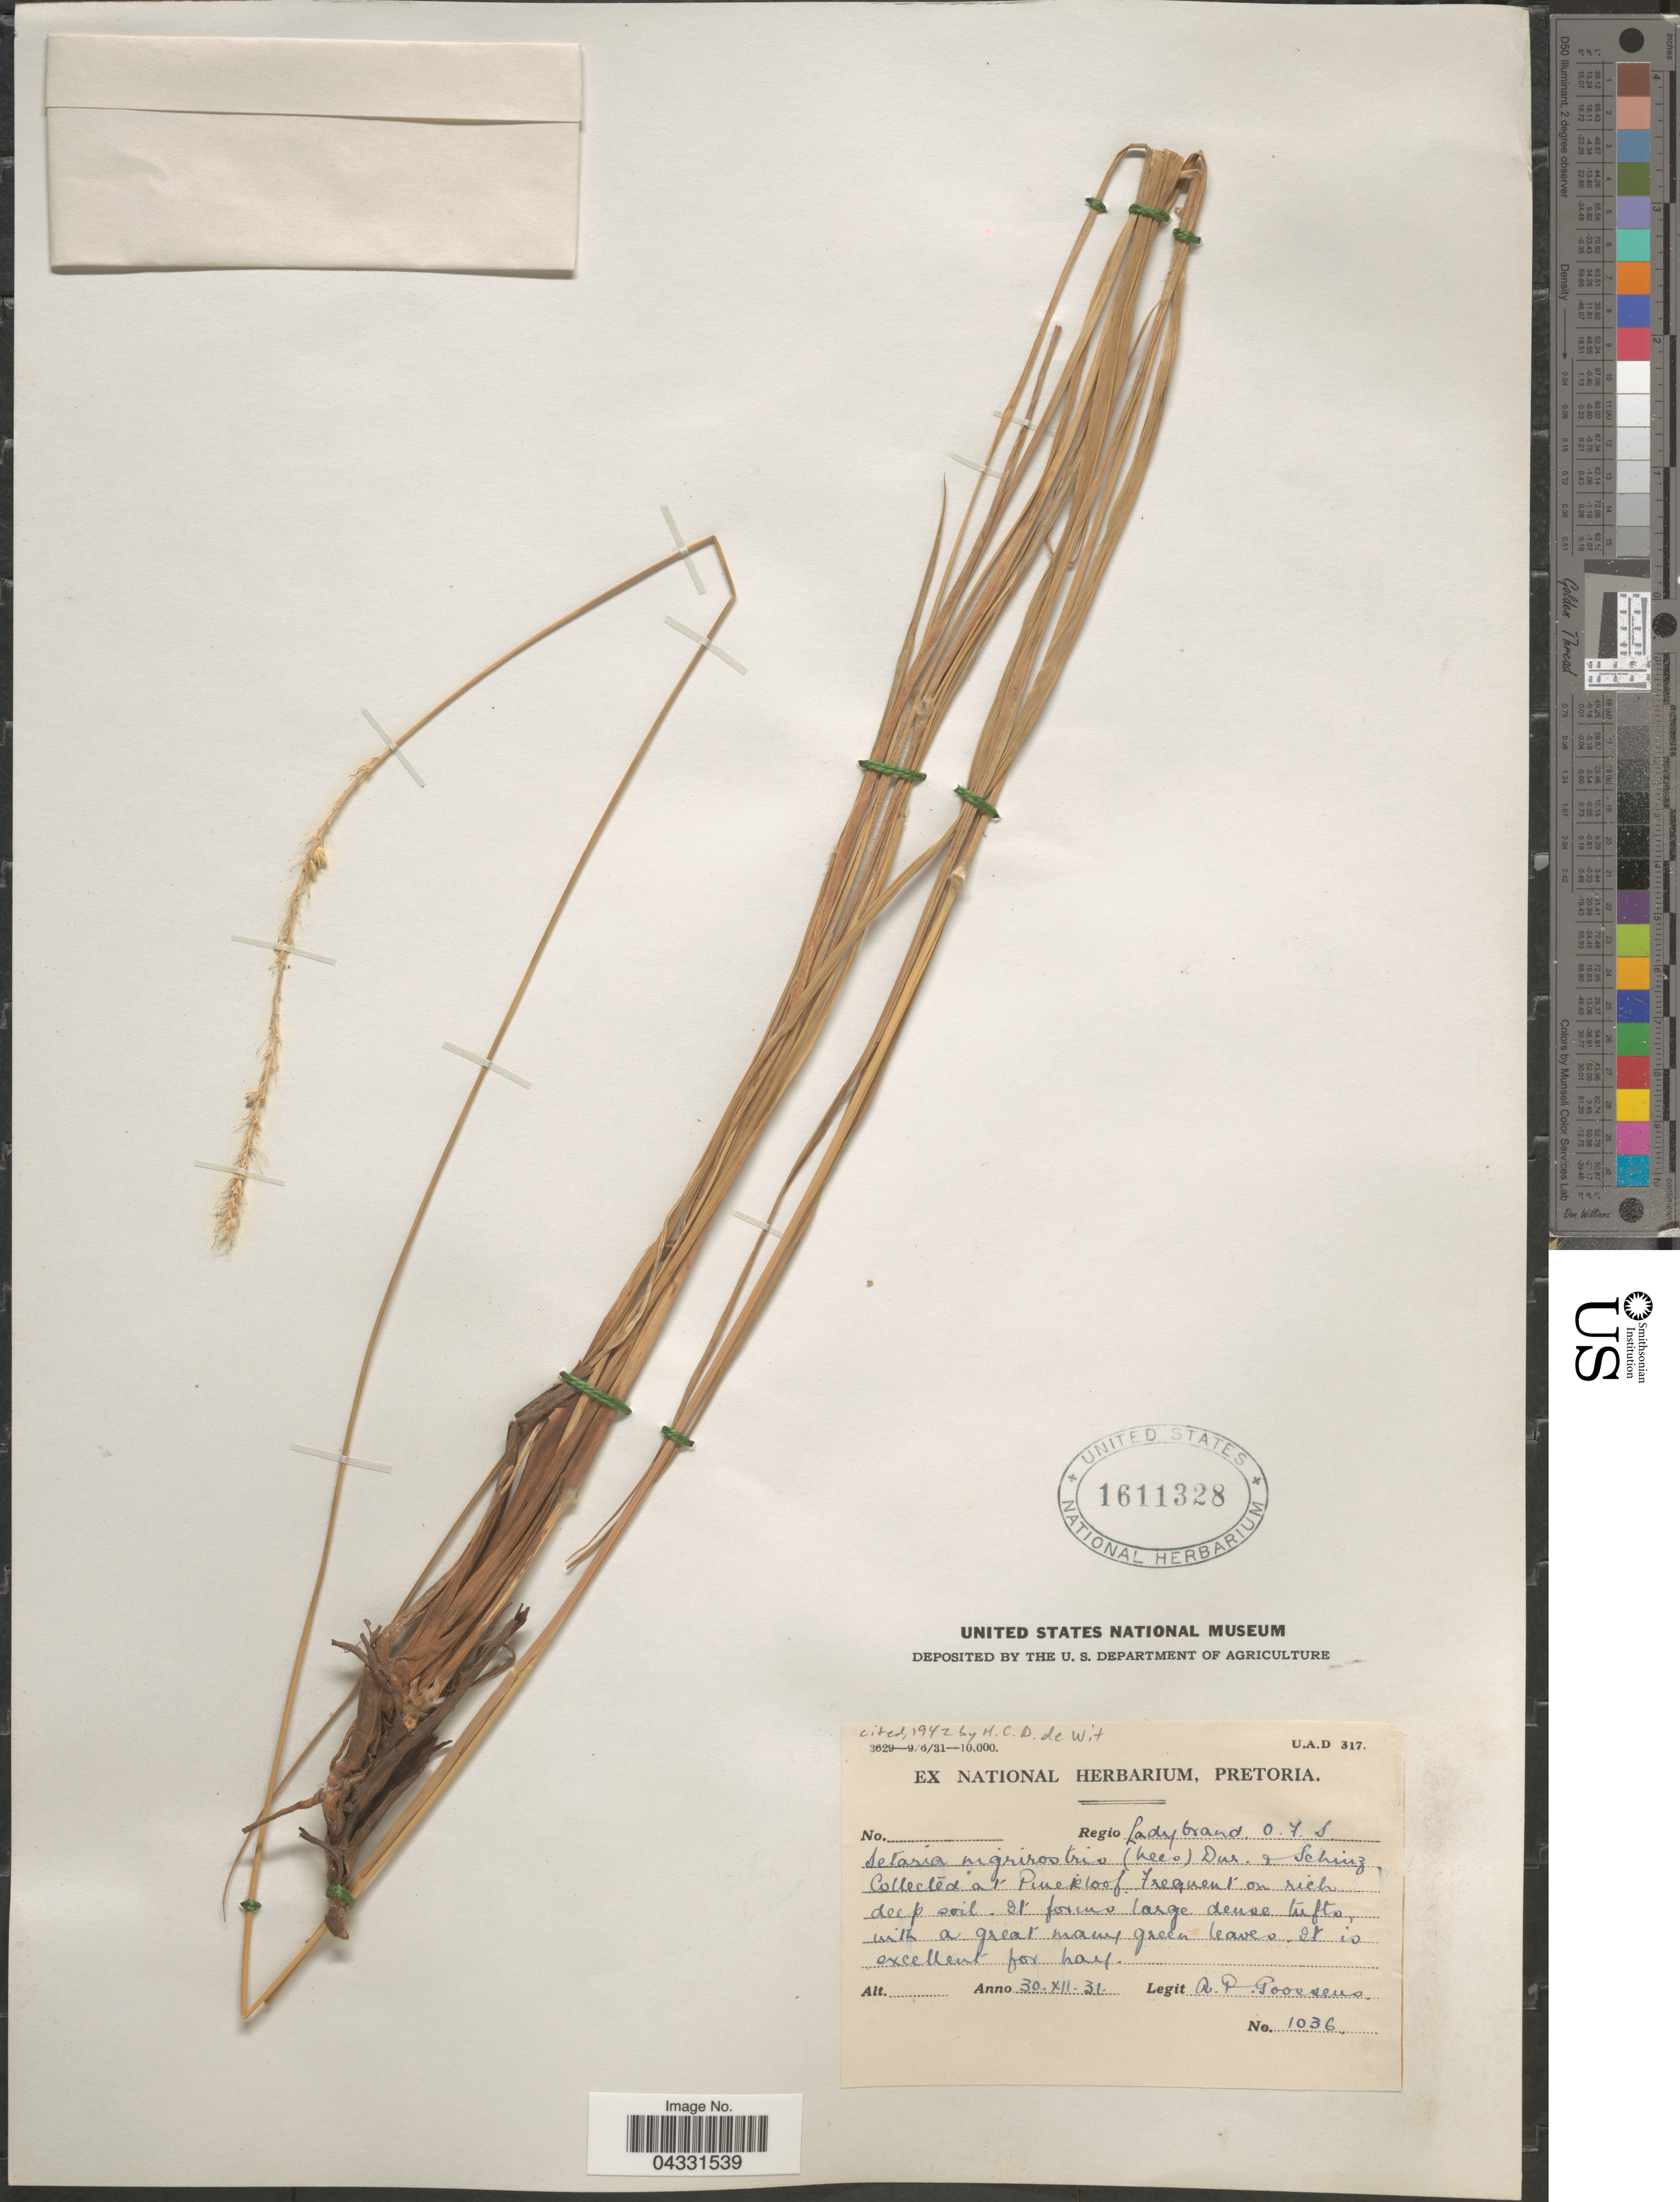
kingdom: Plantae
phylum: Tracheophyta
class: Liliopsida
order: Poales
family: Poaceae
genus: Setaria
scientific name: Setaria nigrirostris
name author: (Nees) Durand & Schinz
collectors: A. P. G. Goossens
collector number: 1036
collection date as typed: Transcribed d/m/y: 30/12/31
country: South Africa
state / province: Free State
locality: Regio Ladybrand, O. F. S. At Pinekloof. Frequent on rich deep soil.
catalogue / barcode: US 1611328